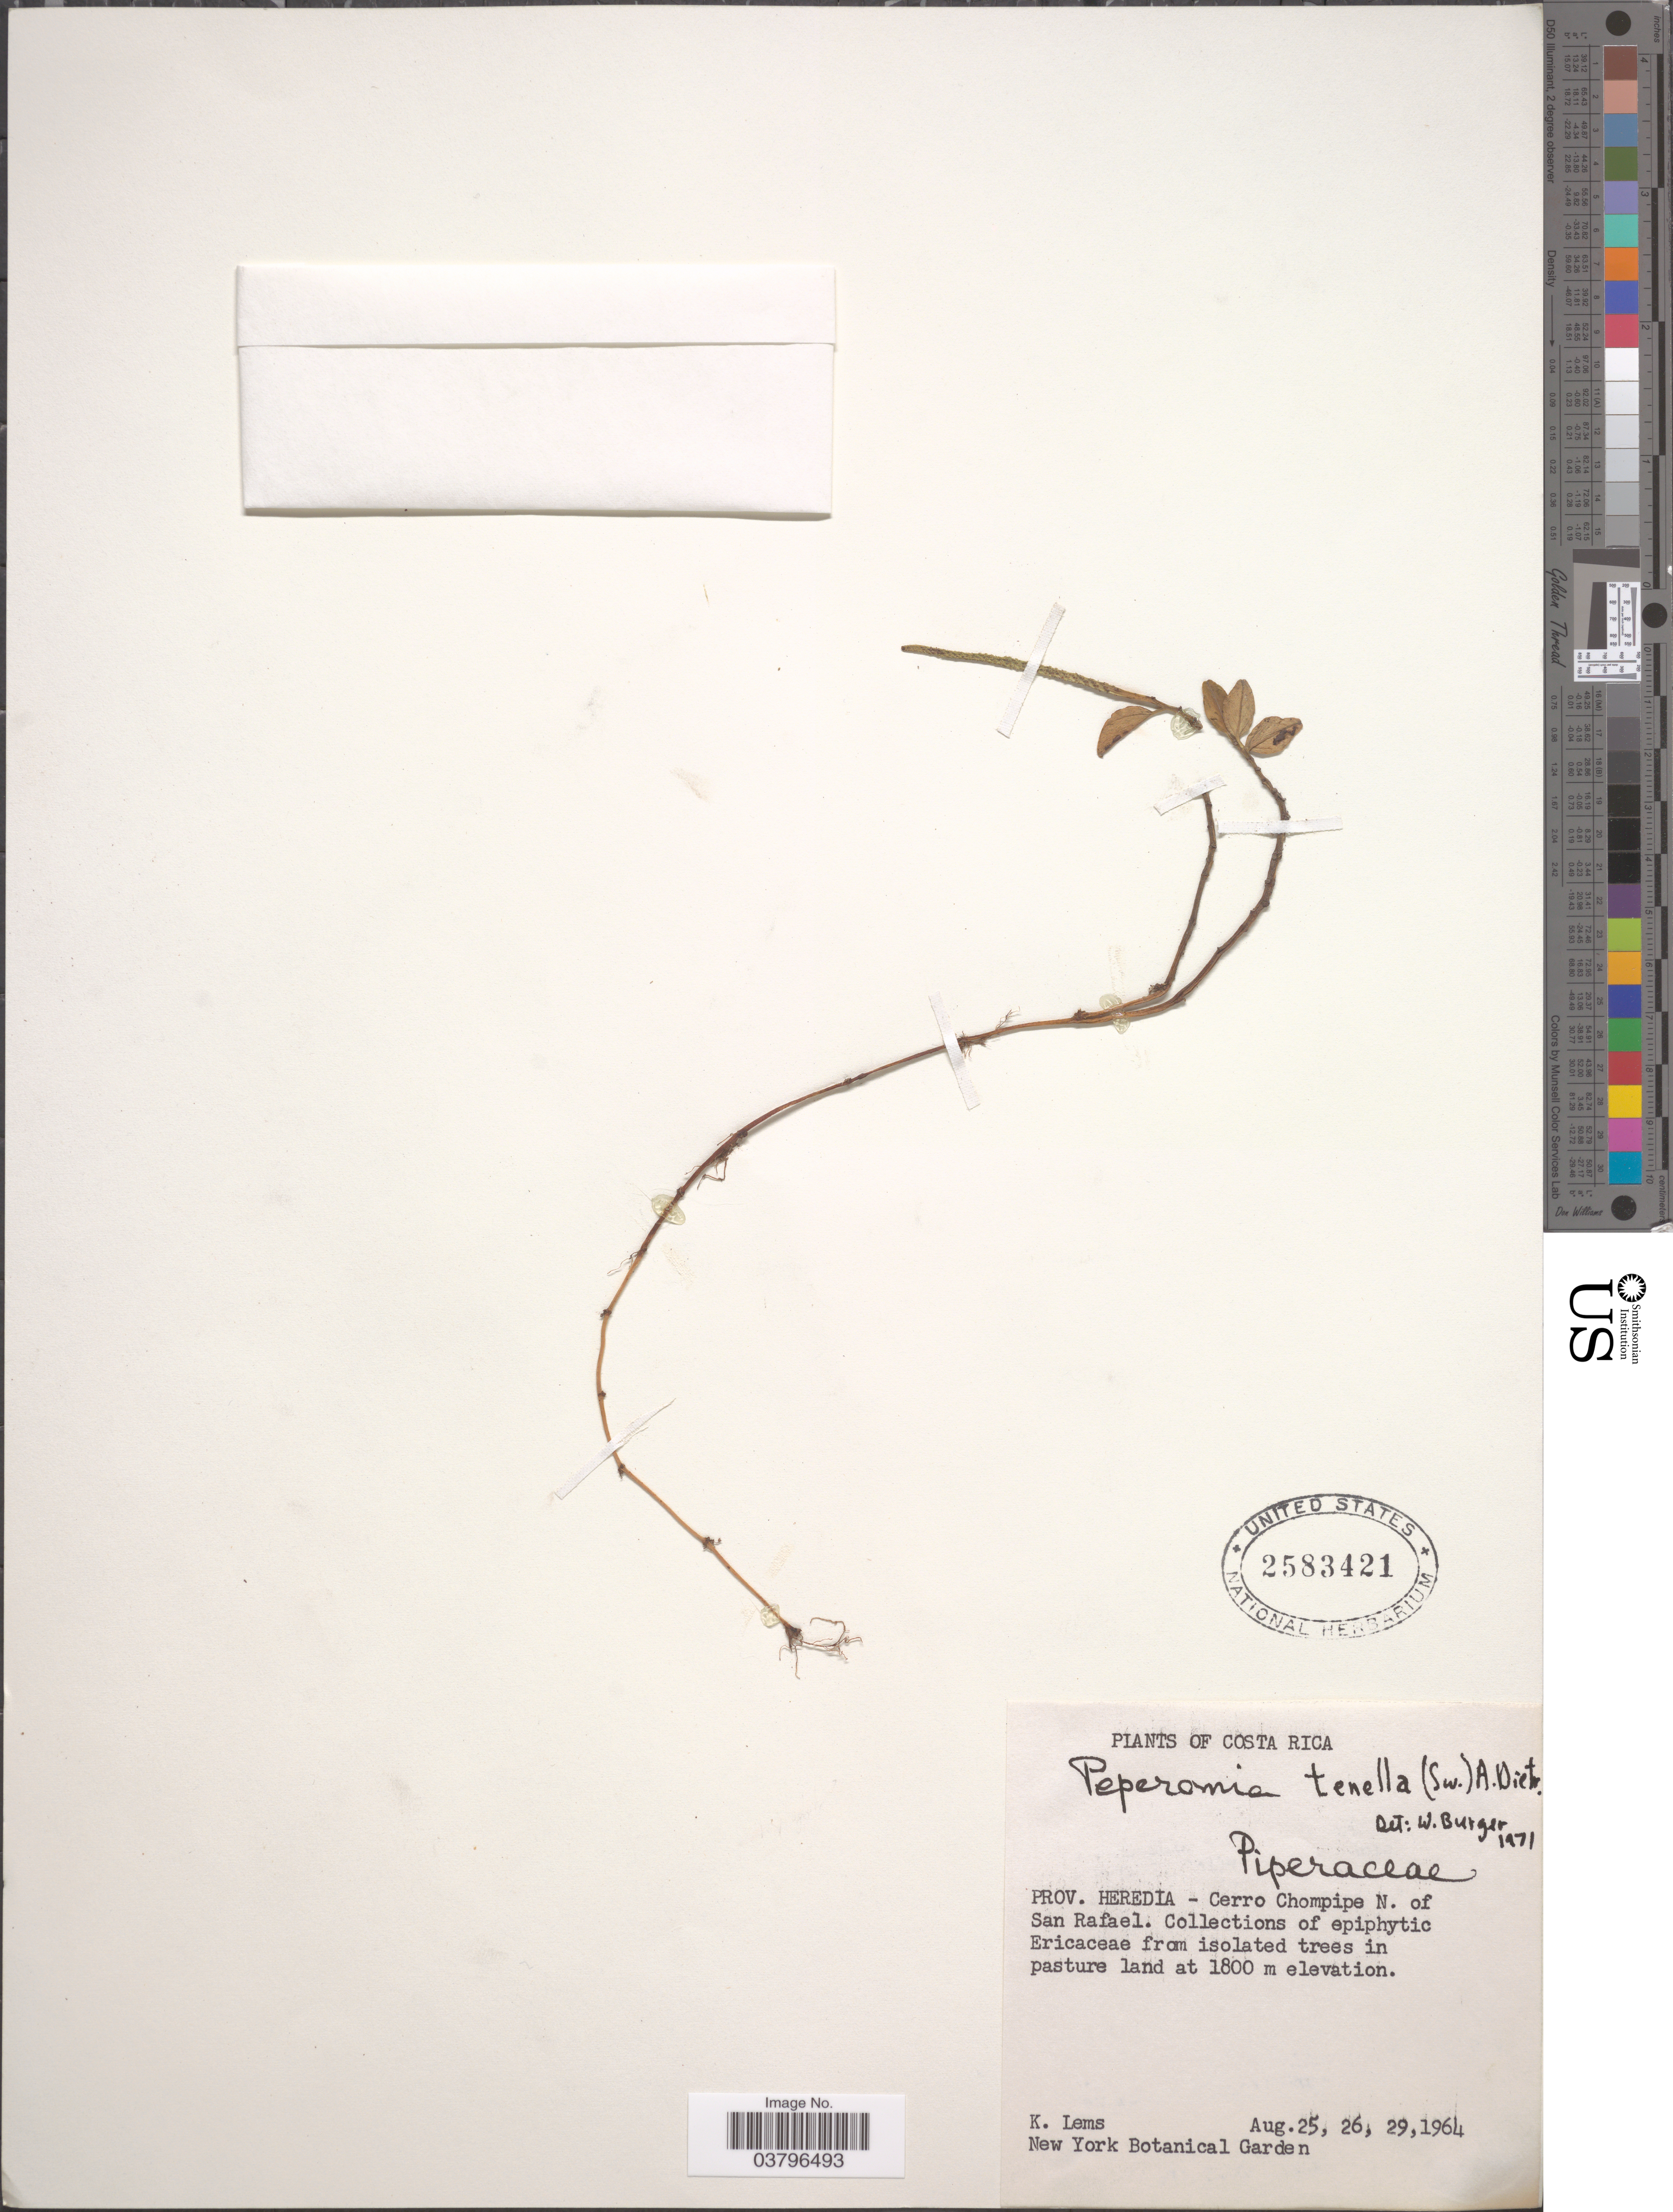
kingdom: Plantae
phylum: Tracheophyta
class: Magnoliopsida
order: Piperales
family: Piperaceae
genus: Peperomia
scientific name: Peperomia tenuipes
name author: Trel.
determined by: Jiménez, José Estaban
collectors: K. Lems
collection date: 1964-08-25/1964-08-29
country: Costa Rica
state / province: Heredia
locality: Cerro Chompipe N. of San rafael.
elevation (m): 1800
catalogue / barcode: US 2583421